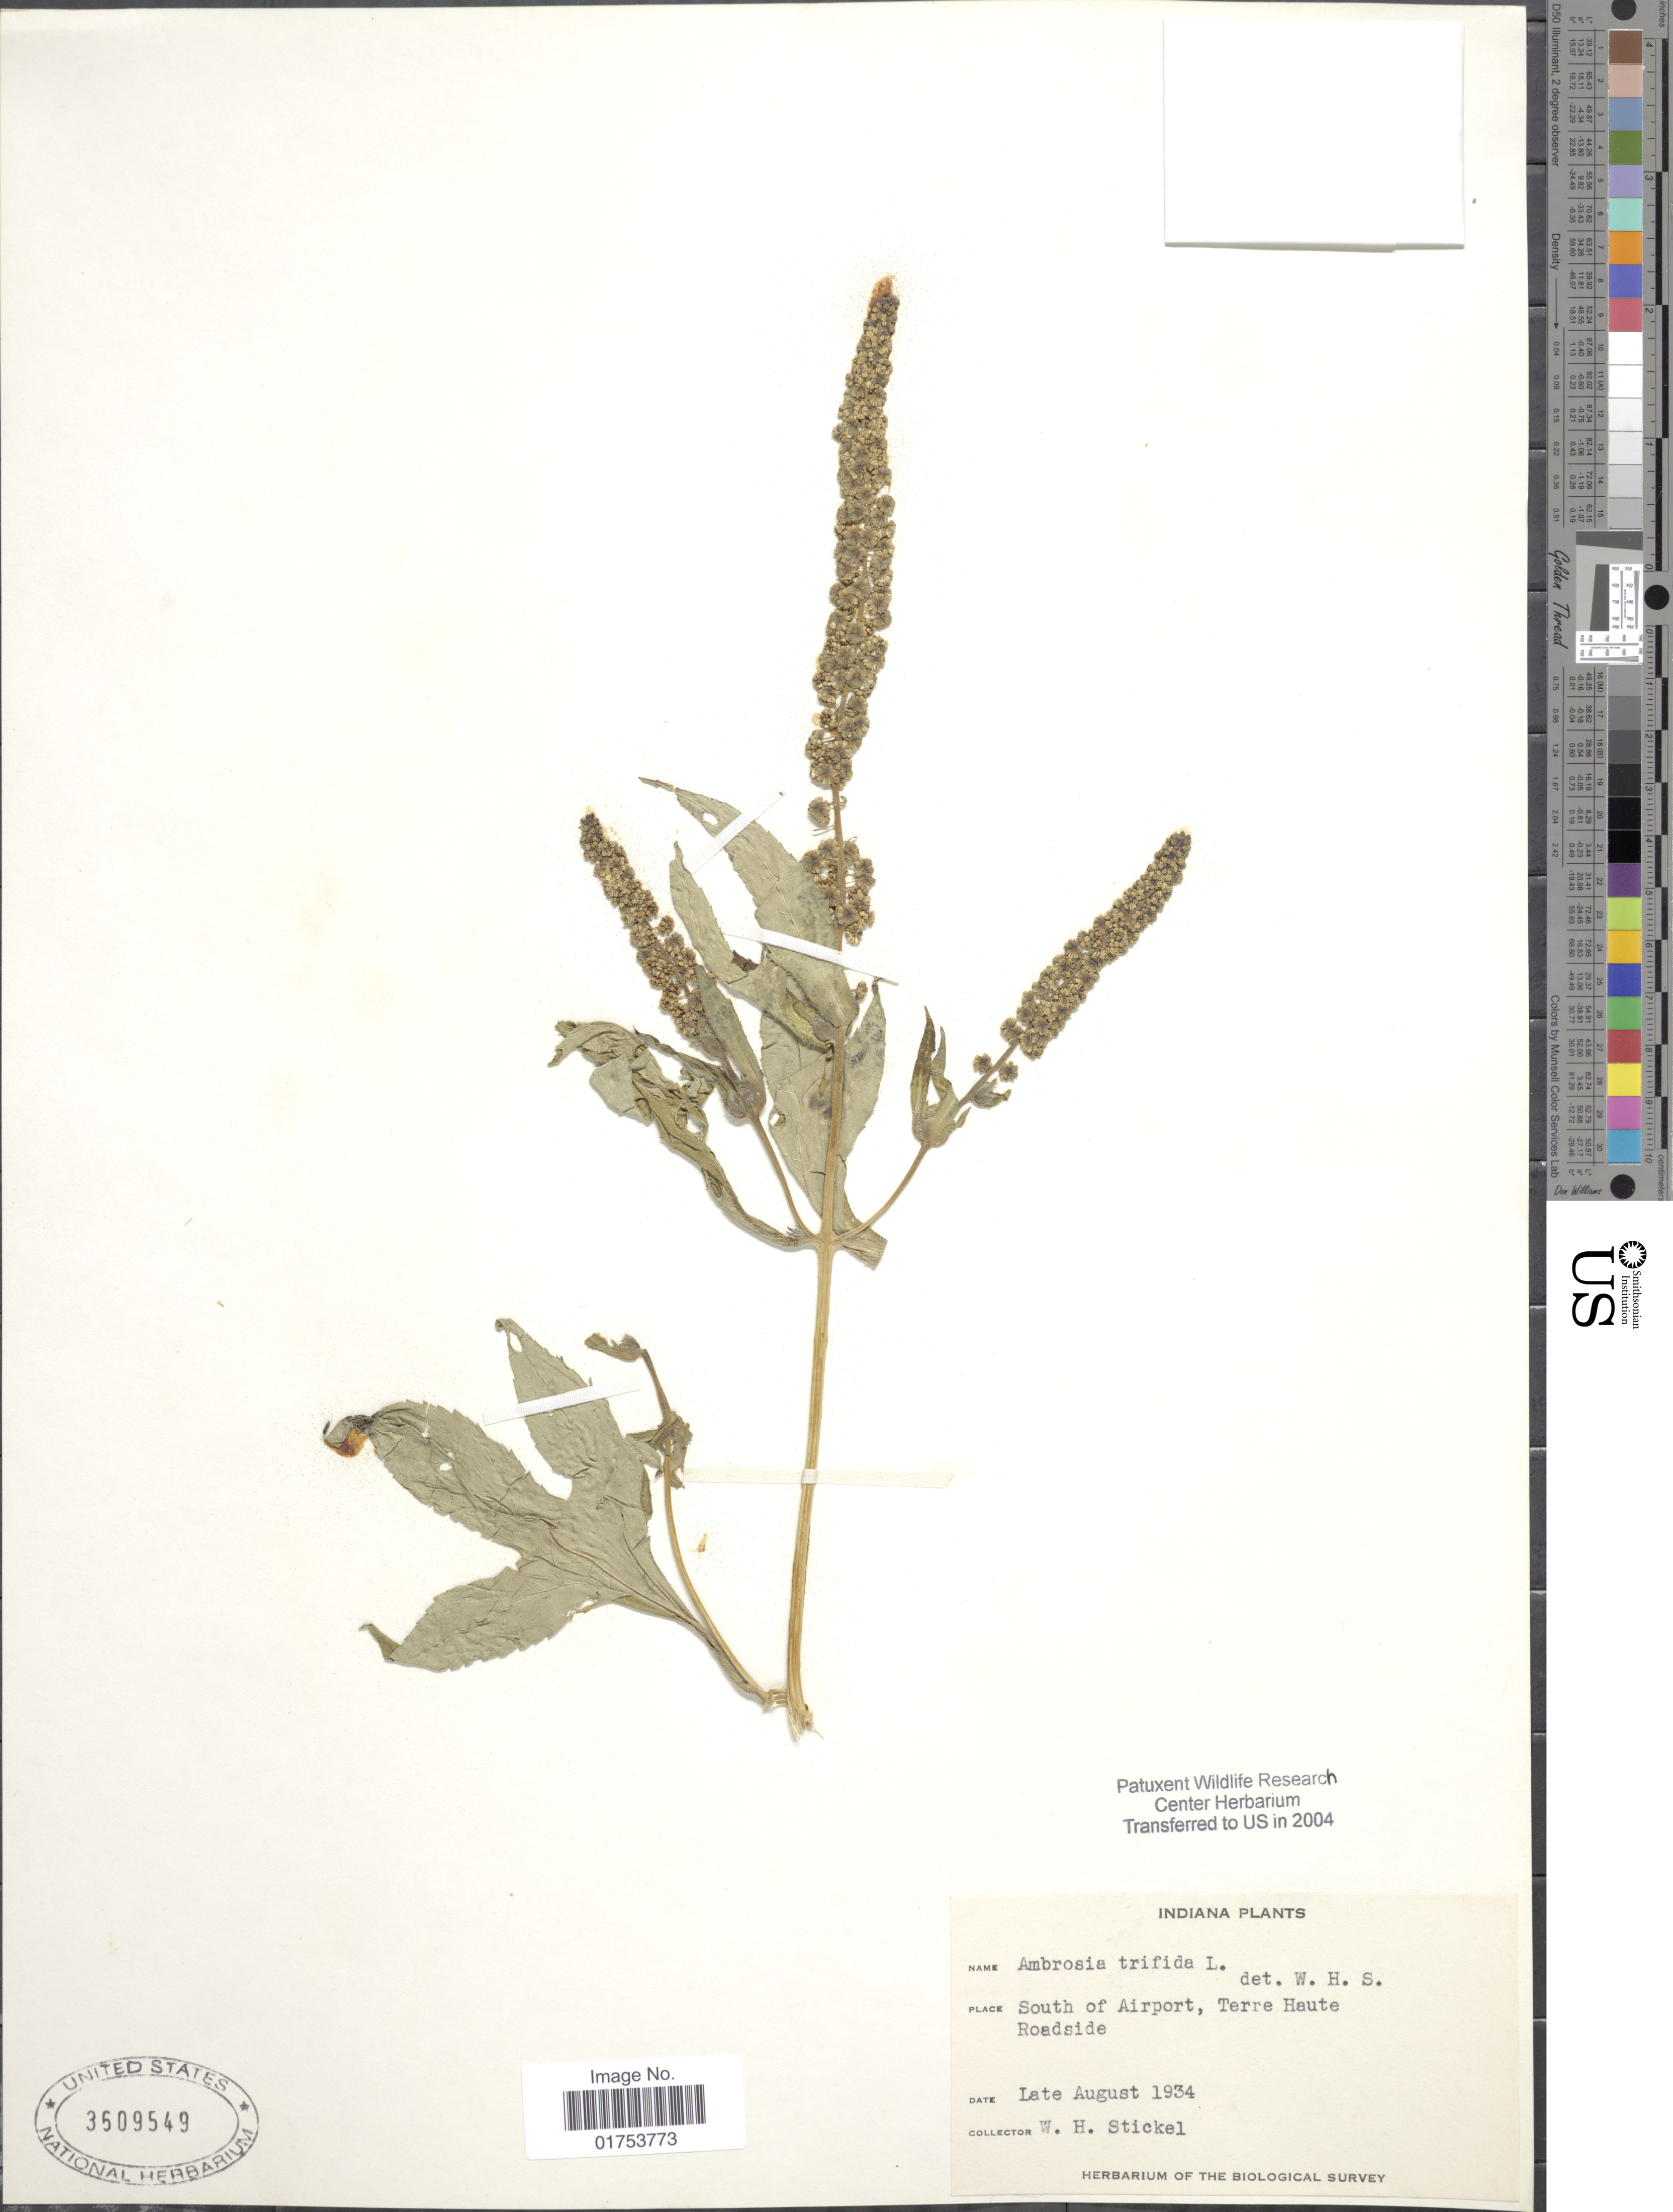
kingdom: Plantae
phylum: Tracheophyta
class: Magnoliopsida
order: Asterales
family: Asteraceae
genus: Ambrosia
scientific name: Ambrosia trifida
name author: L.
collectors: W. Stickel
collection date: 1934-08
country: United States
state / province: Indiana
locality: South of Airport, Terre Haute Roadside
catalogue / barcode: US 3609549